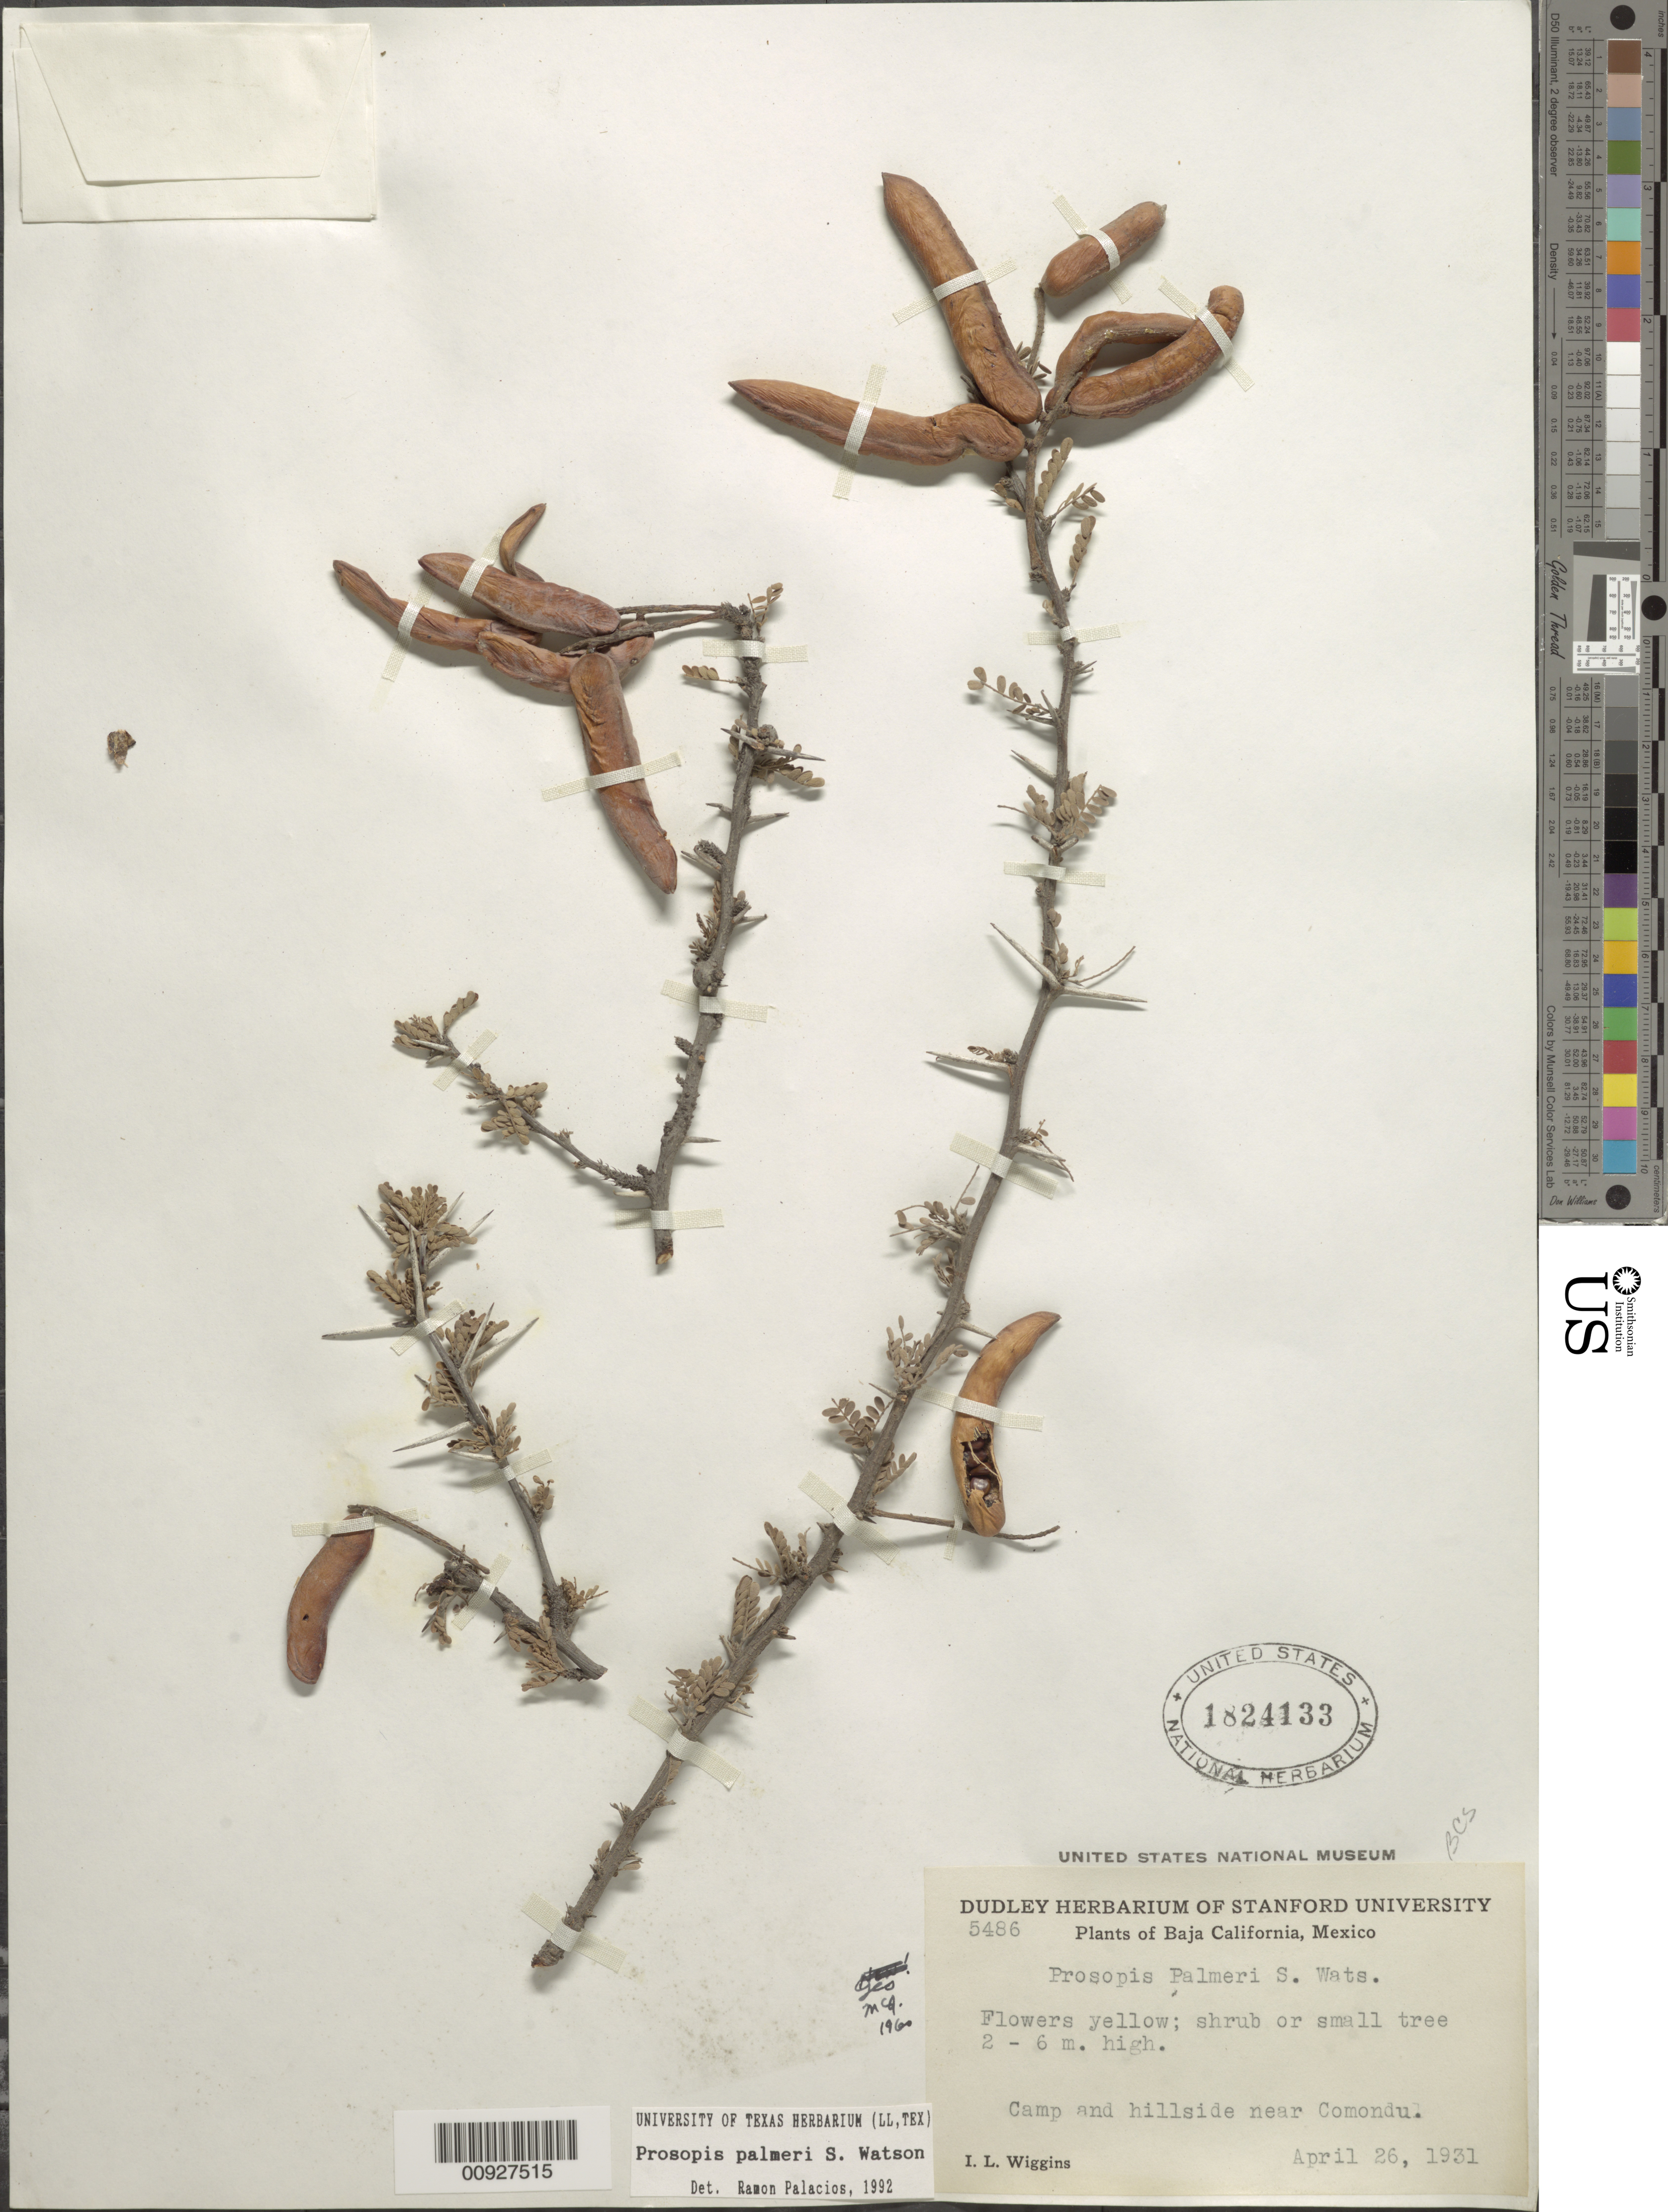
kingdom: Plantae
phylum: Tracheophyta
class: Magnoliopsida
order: Fabales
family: Fabaceae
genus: Strombocarpa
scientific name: Strombocarpa palmeri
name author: (S. Watson) C. E. Hughes & G.P. Lewis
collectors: I. L. Wiggins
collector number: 5486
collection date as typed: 26 Apr 1931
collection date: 1931-04-26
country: Mexico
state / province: Baja California Sur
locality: Camp and hillside near Comondu.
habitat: Camp and hillside.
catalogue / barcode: US 1824133